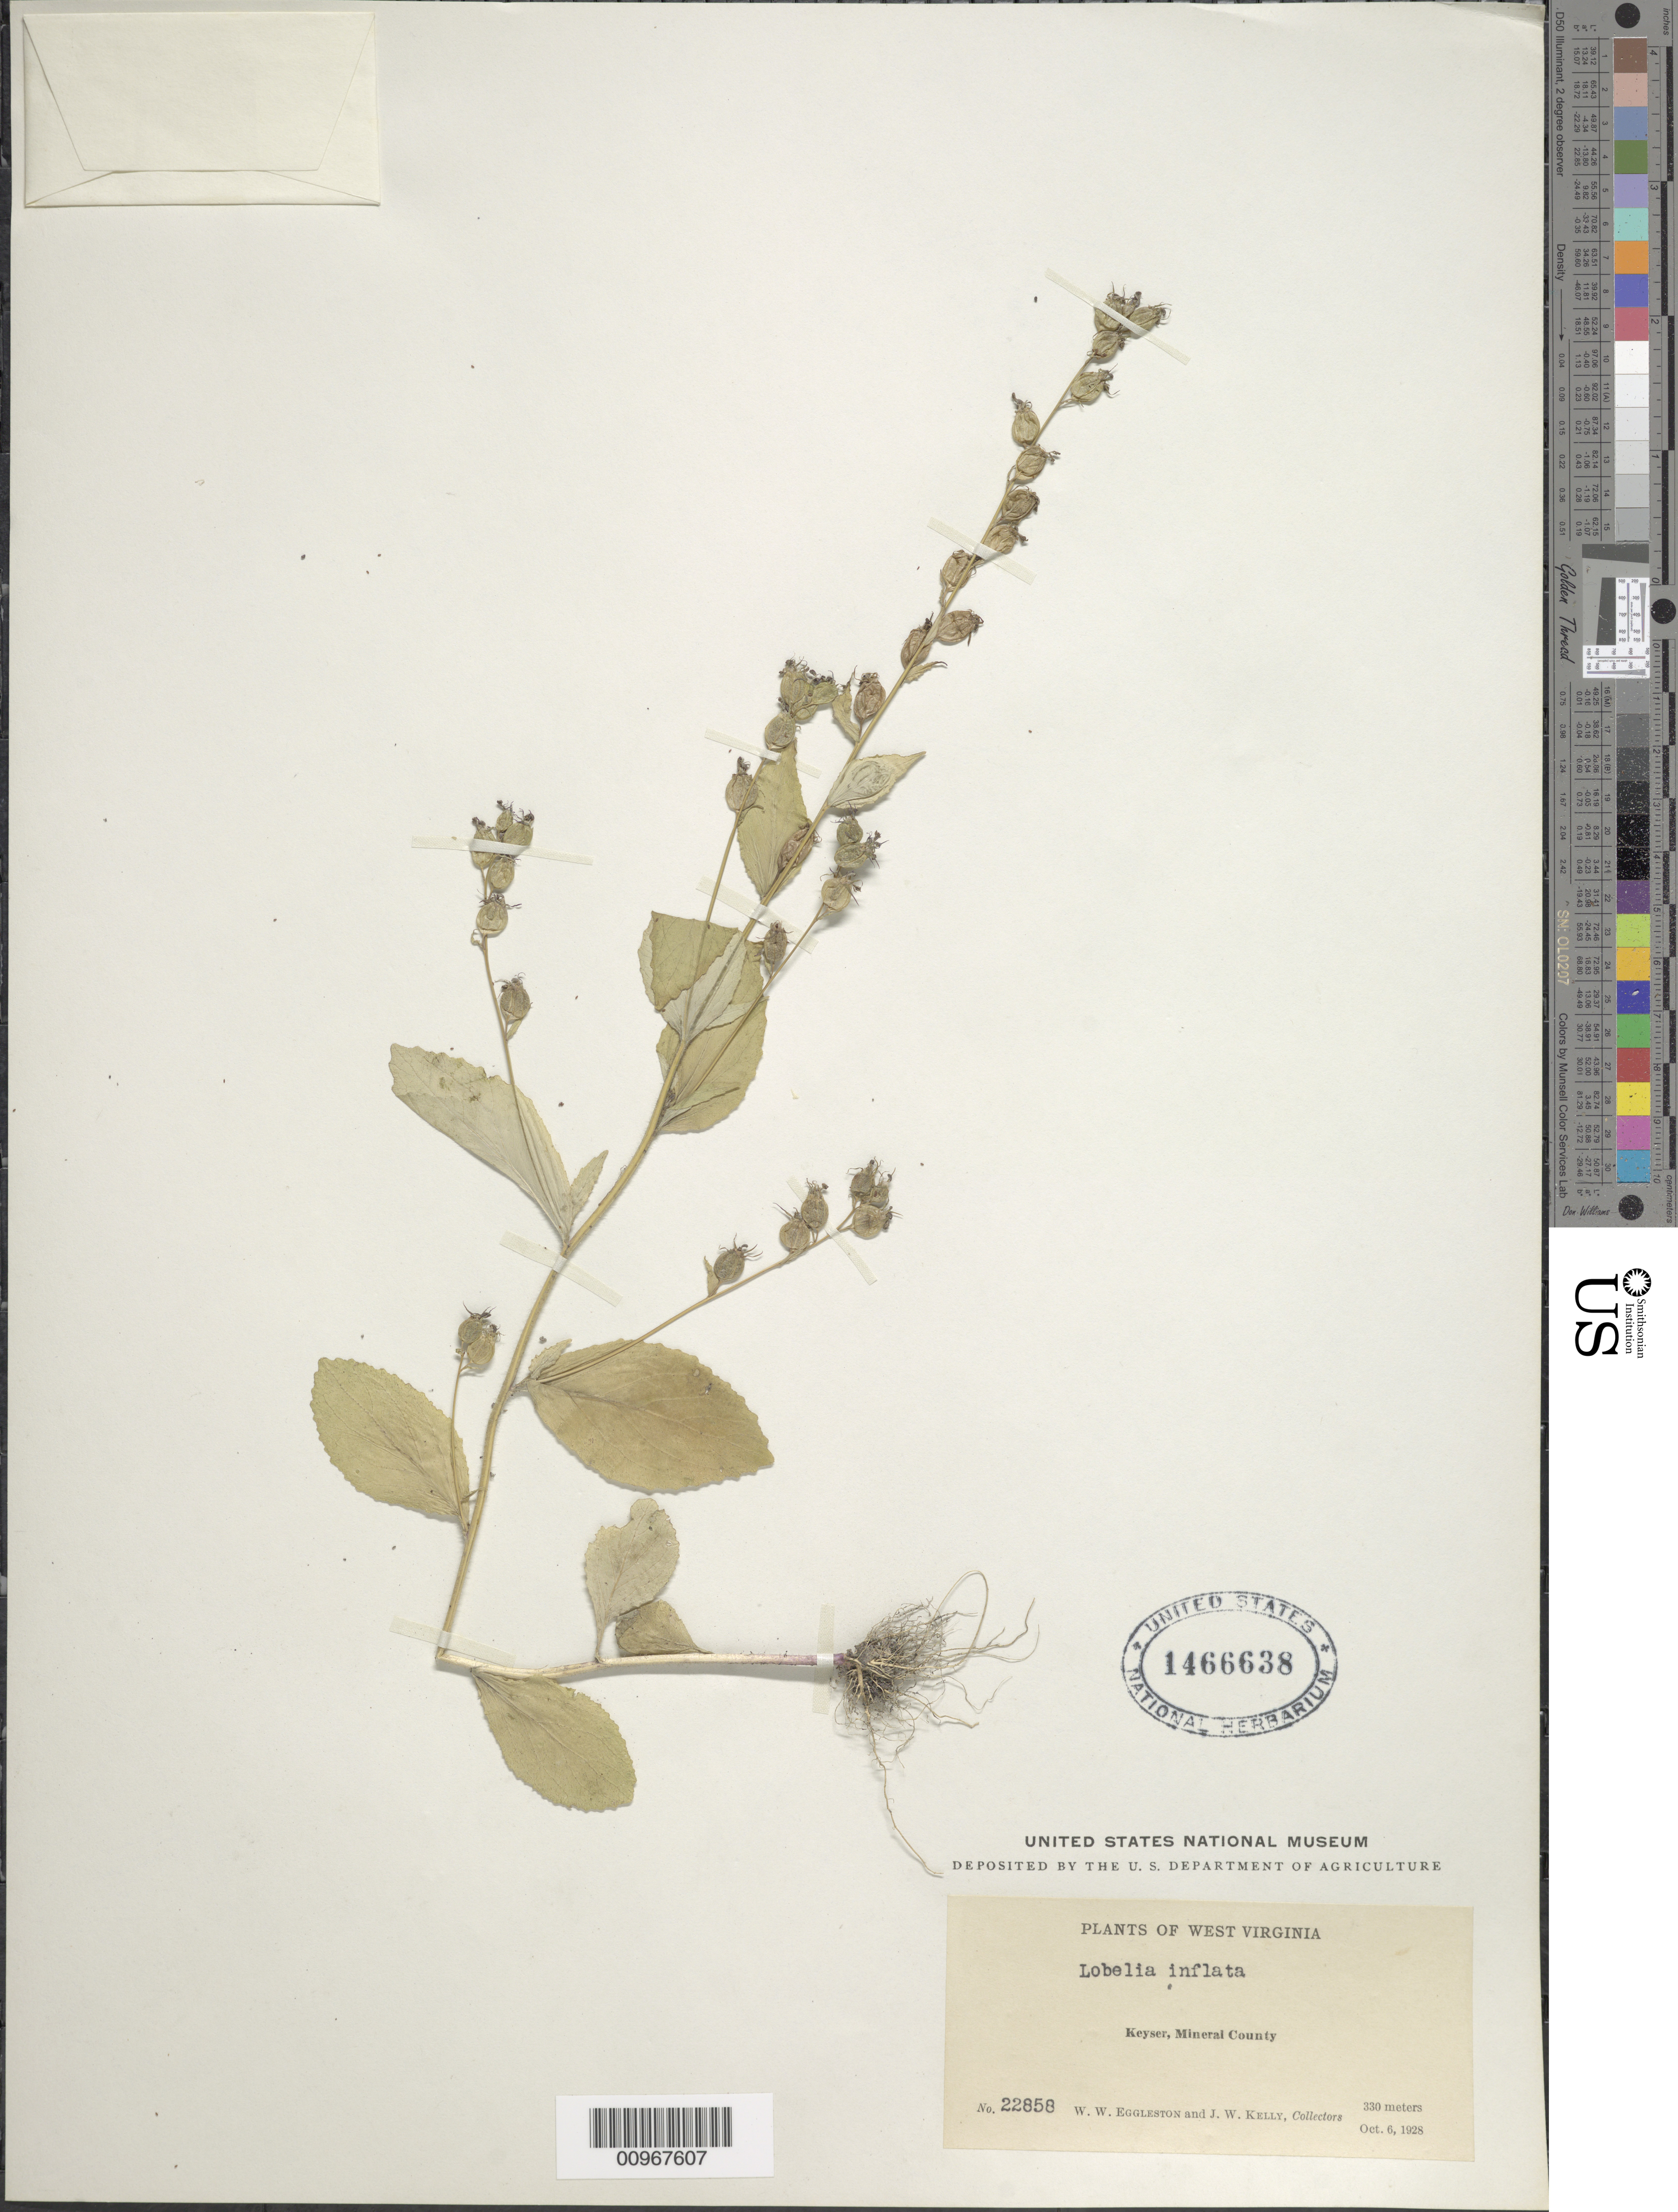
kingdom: Plantae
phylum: Tracheophyta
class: Magnoliopsida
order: Asterales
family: Campanulaceae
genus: Lobelia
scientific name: Lobelia inflata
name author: L.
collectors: W. W. Eggleston & J. Kelly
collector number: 22858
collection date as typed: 6 Oct 1928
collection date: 1928-10-06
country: United States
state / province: West Virginia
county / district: Mineral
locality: Keyser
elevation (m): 630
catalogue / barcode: US 1466638